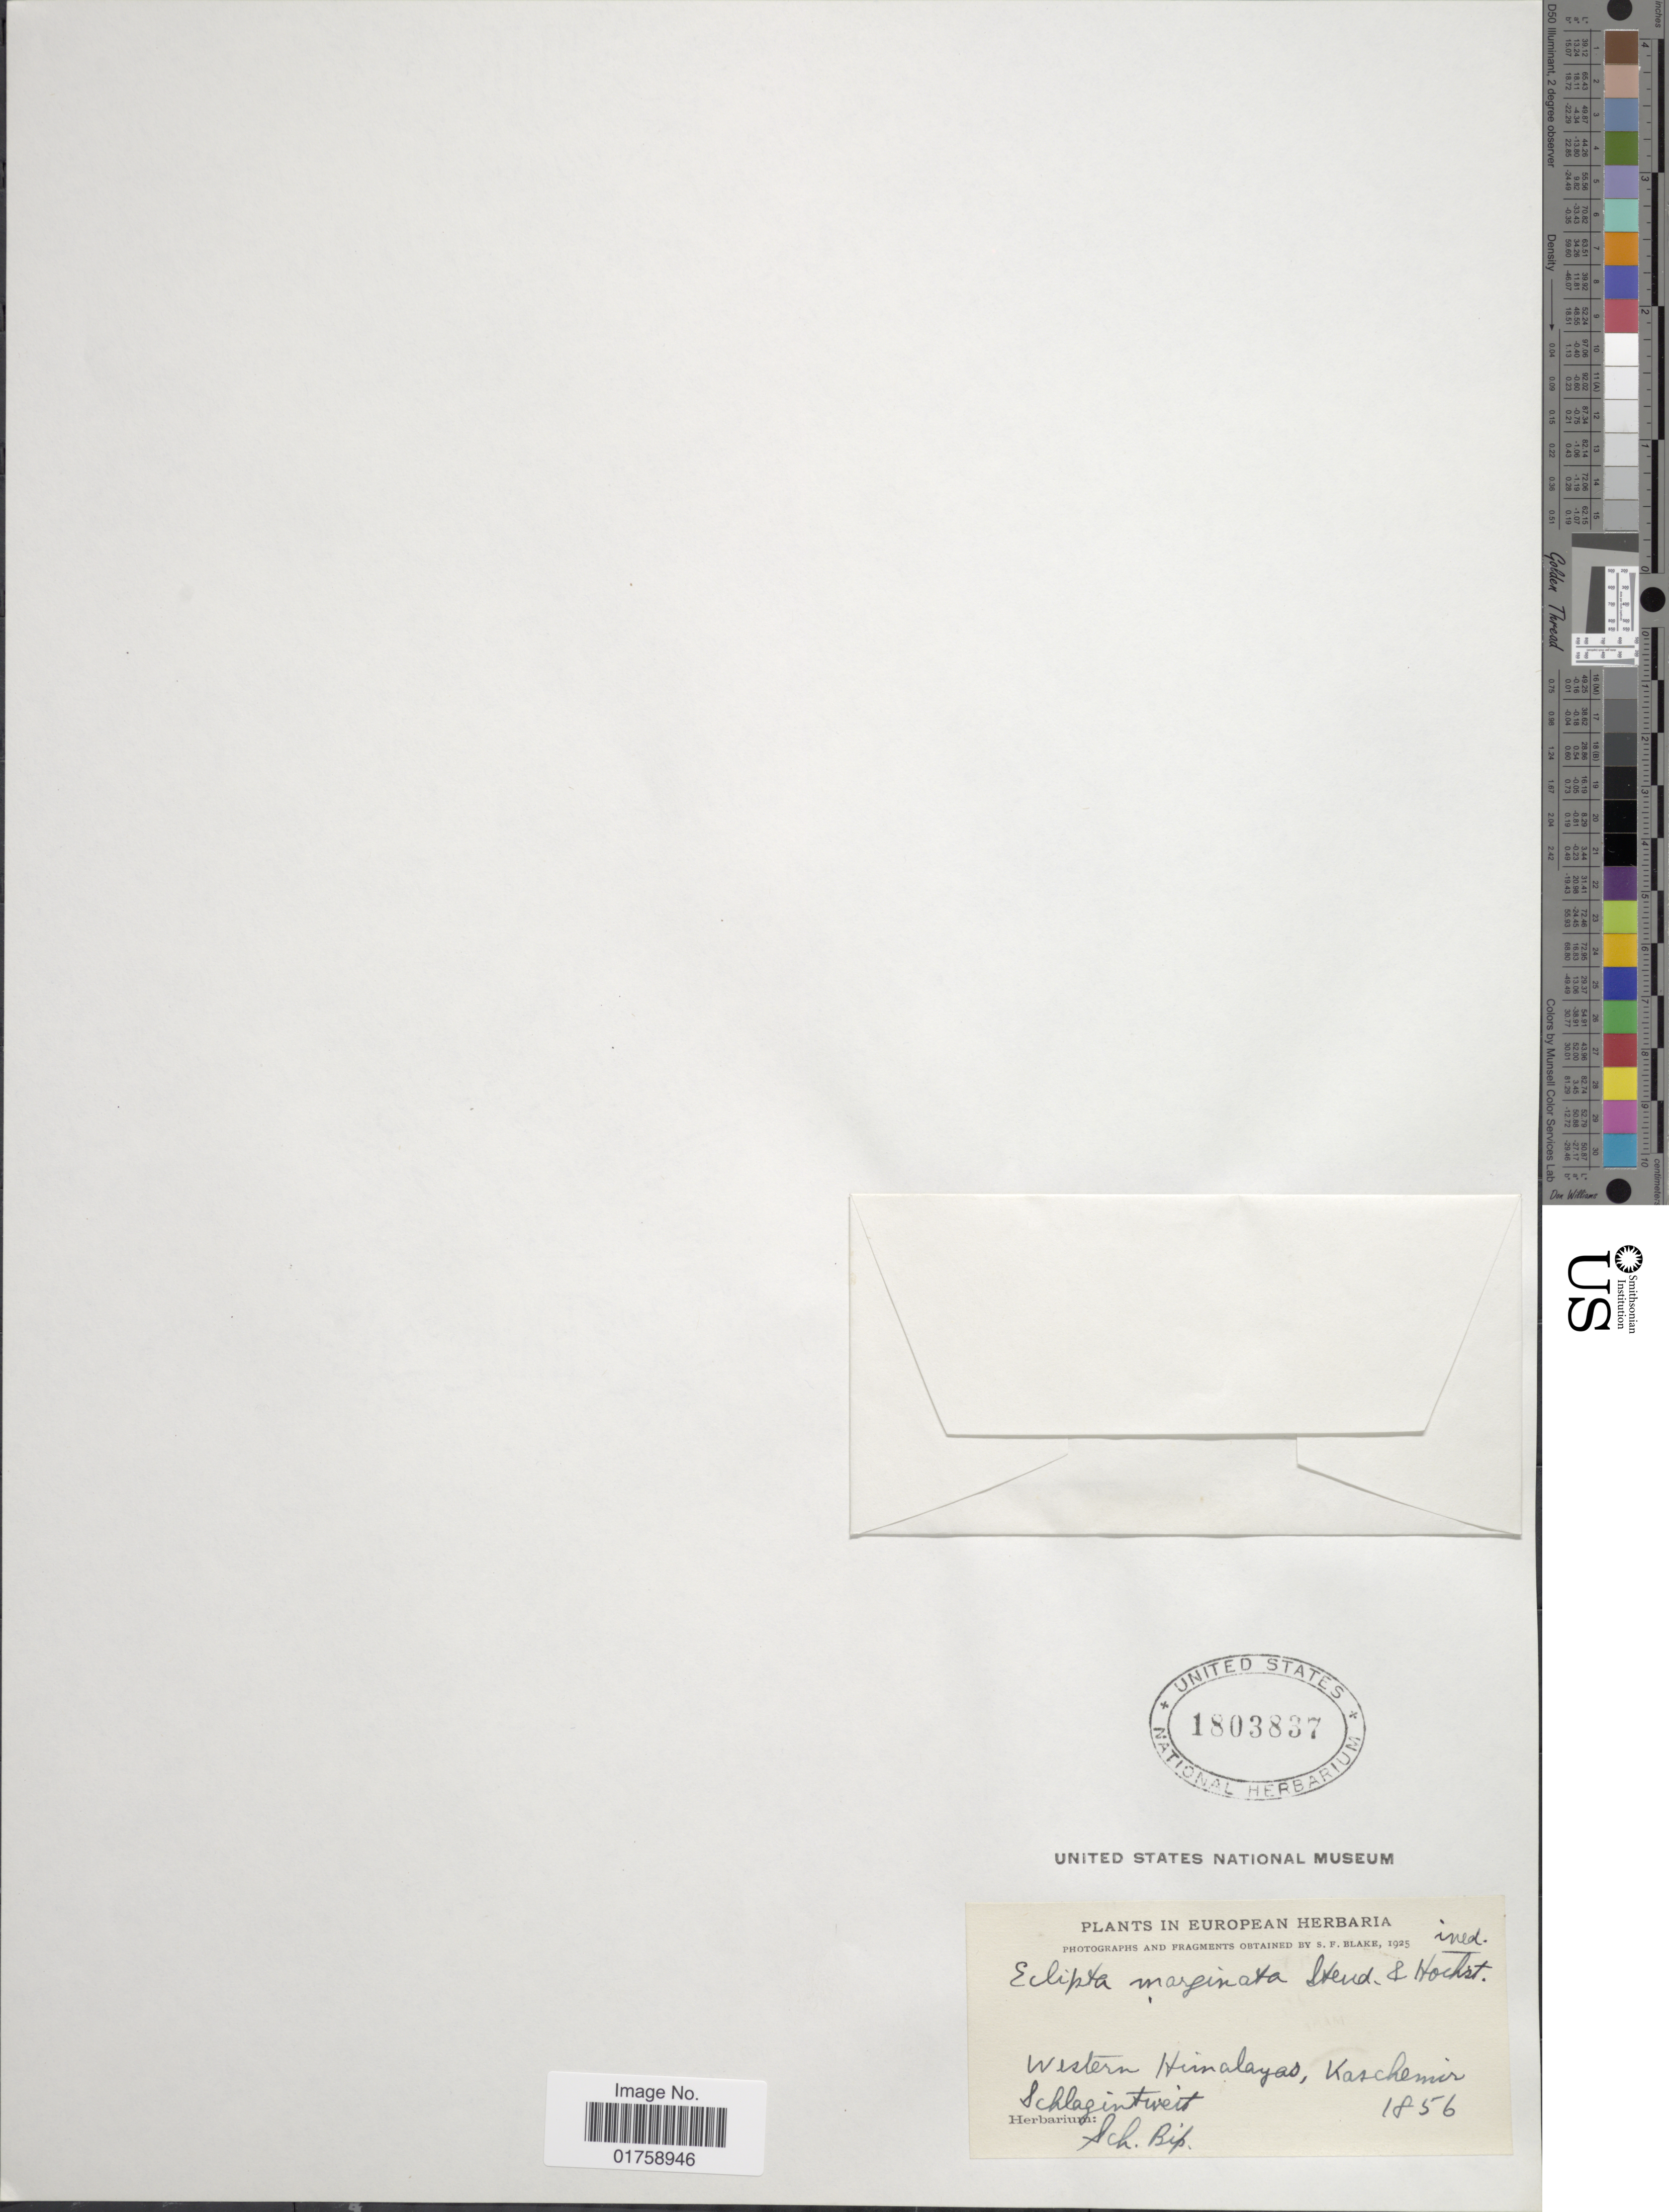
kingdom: Plantae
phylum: Tracheophyta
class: Magnoliopsida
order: Asterales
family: Asteraceae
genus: Eclipta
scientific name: Eclipta marginata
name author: Steud.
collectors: A. Schlagintweit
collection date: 1856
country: India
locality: Western Himalayas, Kaschemir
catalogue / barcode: US 1803837